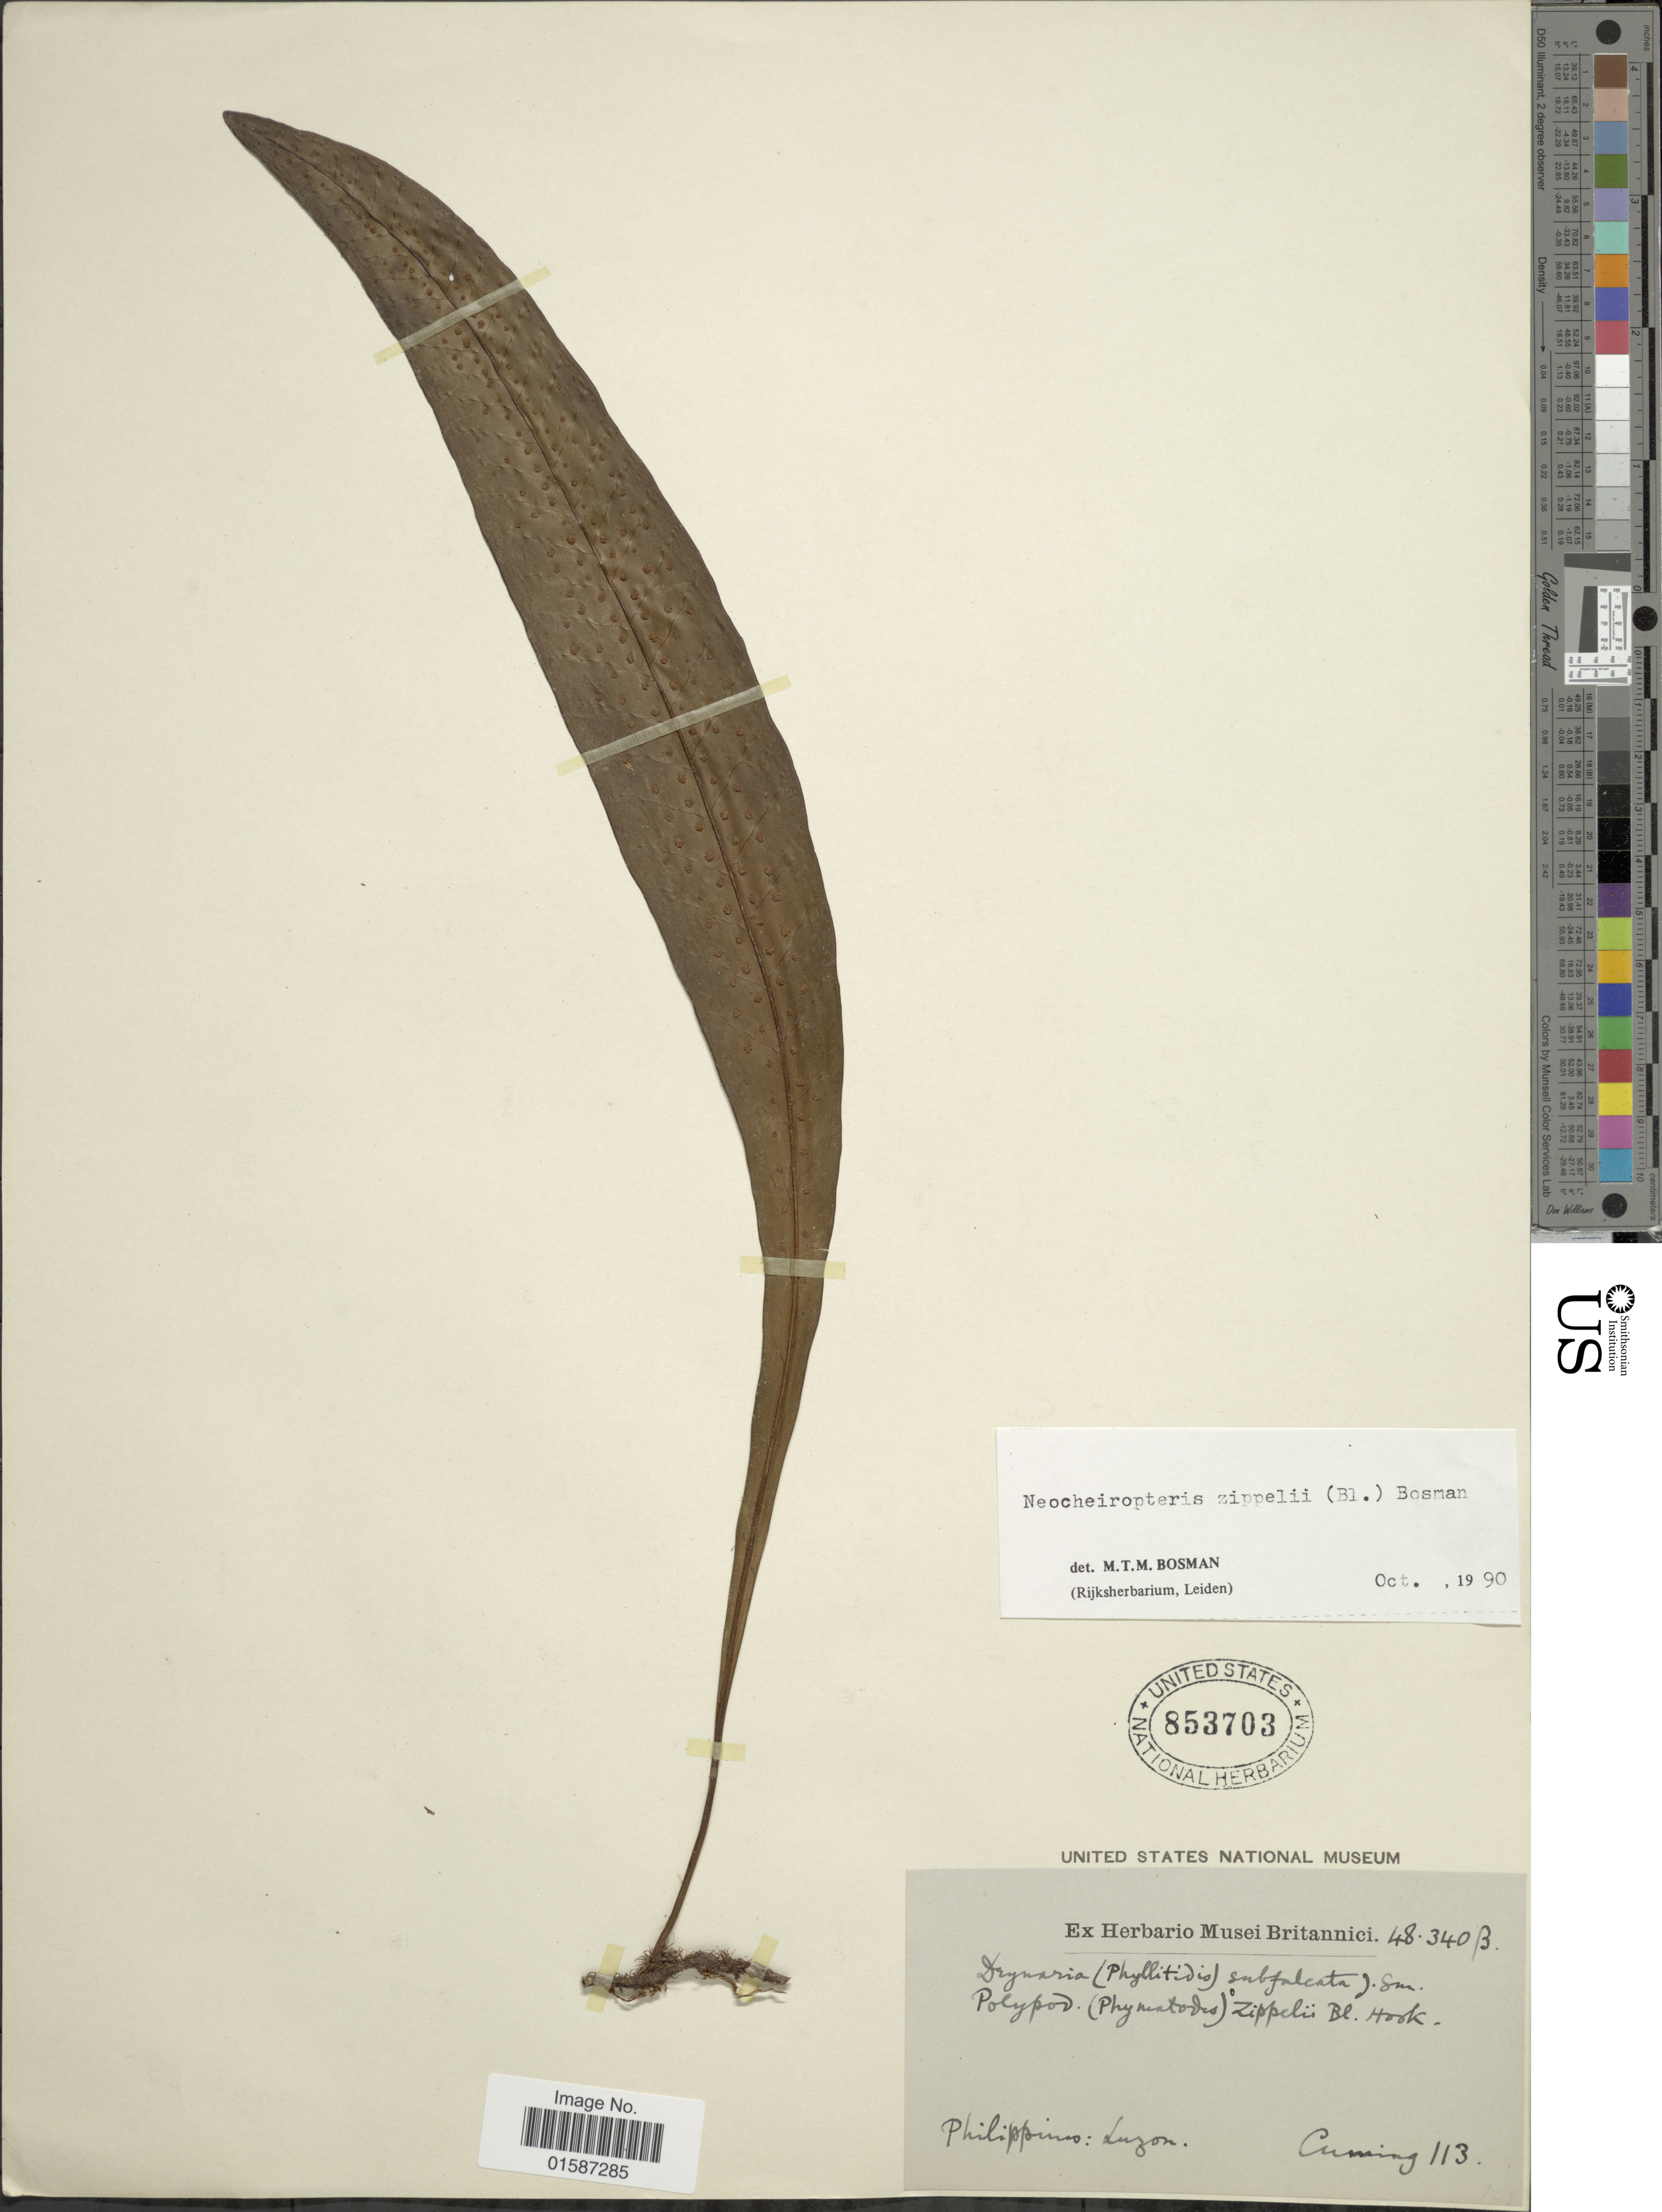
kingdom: Plantae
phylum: Tracheophyta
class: Polypodiopsida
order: Polypodiales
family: Polypodiaceae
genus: Neolepisorus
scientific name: Neolepisorus zippelii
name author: (Blume) Li S. Wang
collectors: -. Cuming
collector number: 113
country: Philippines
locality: Luzon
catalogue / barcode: US 853703